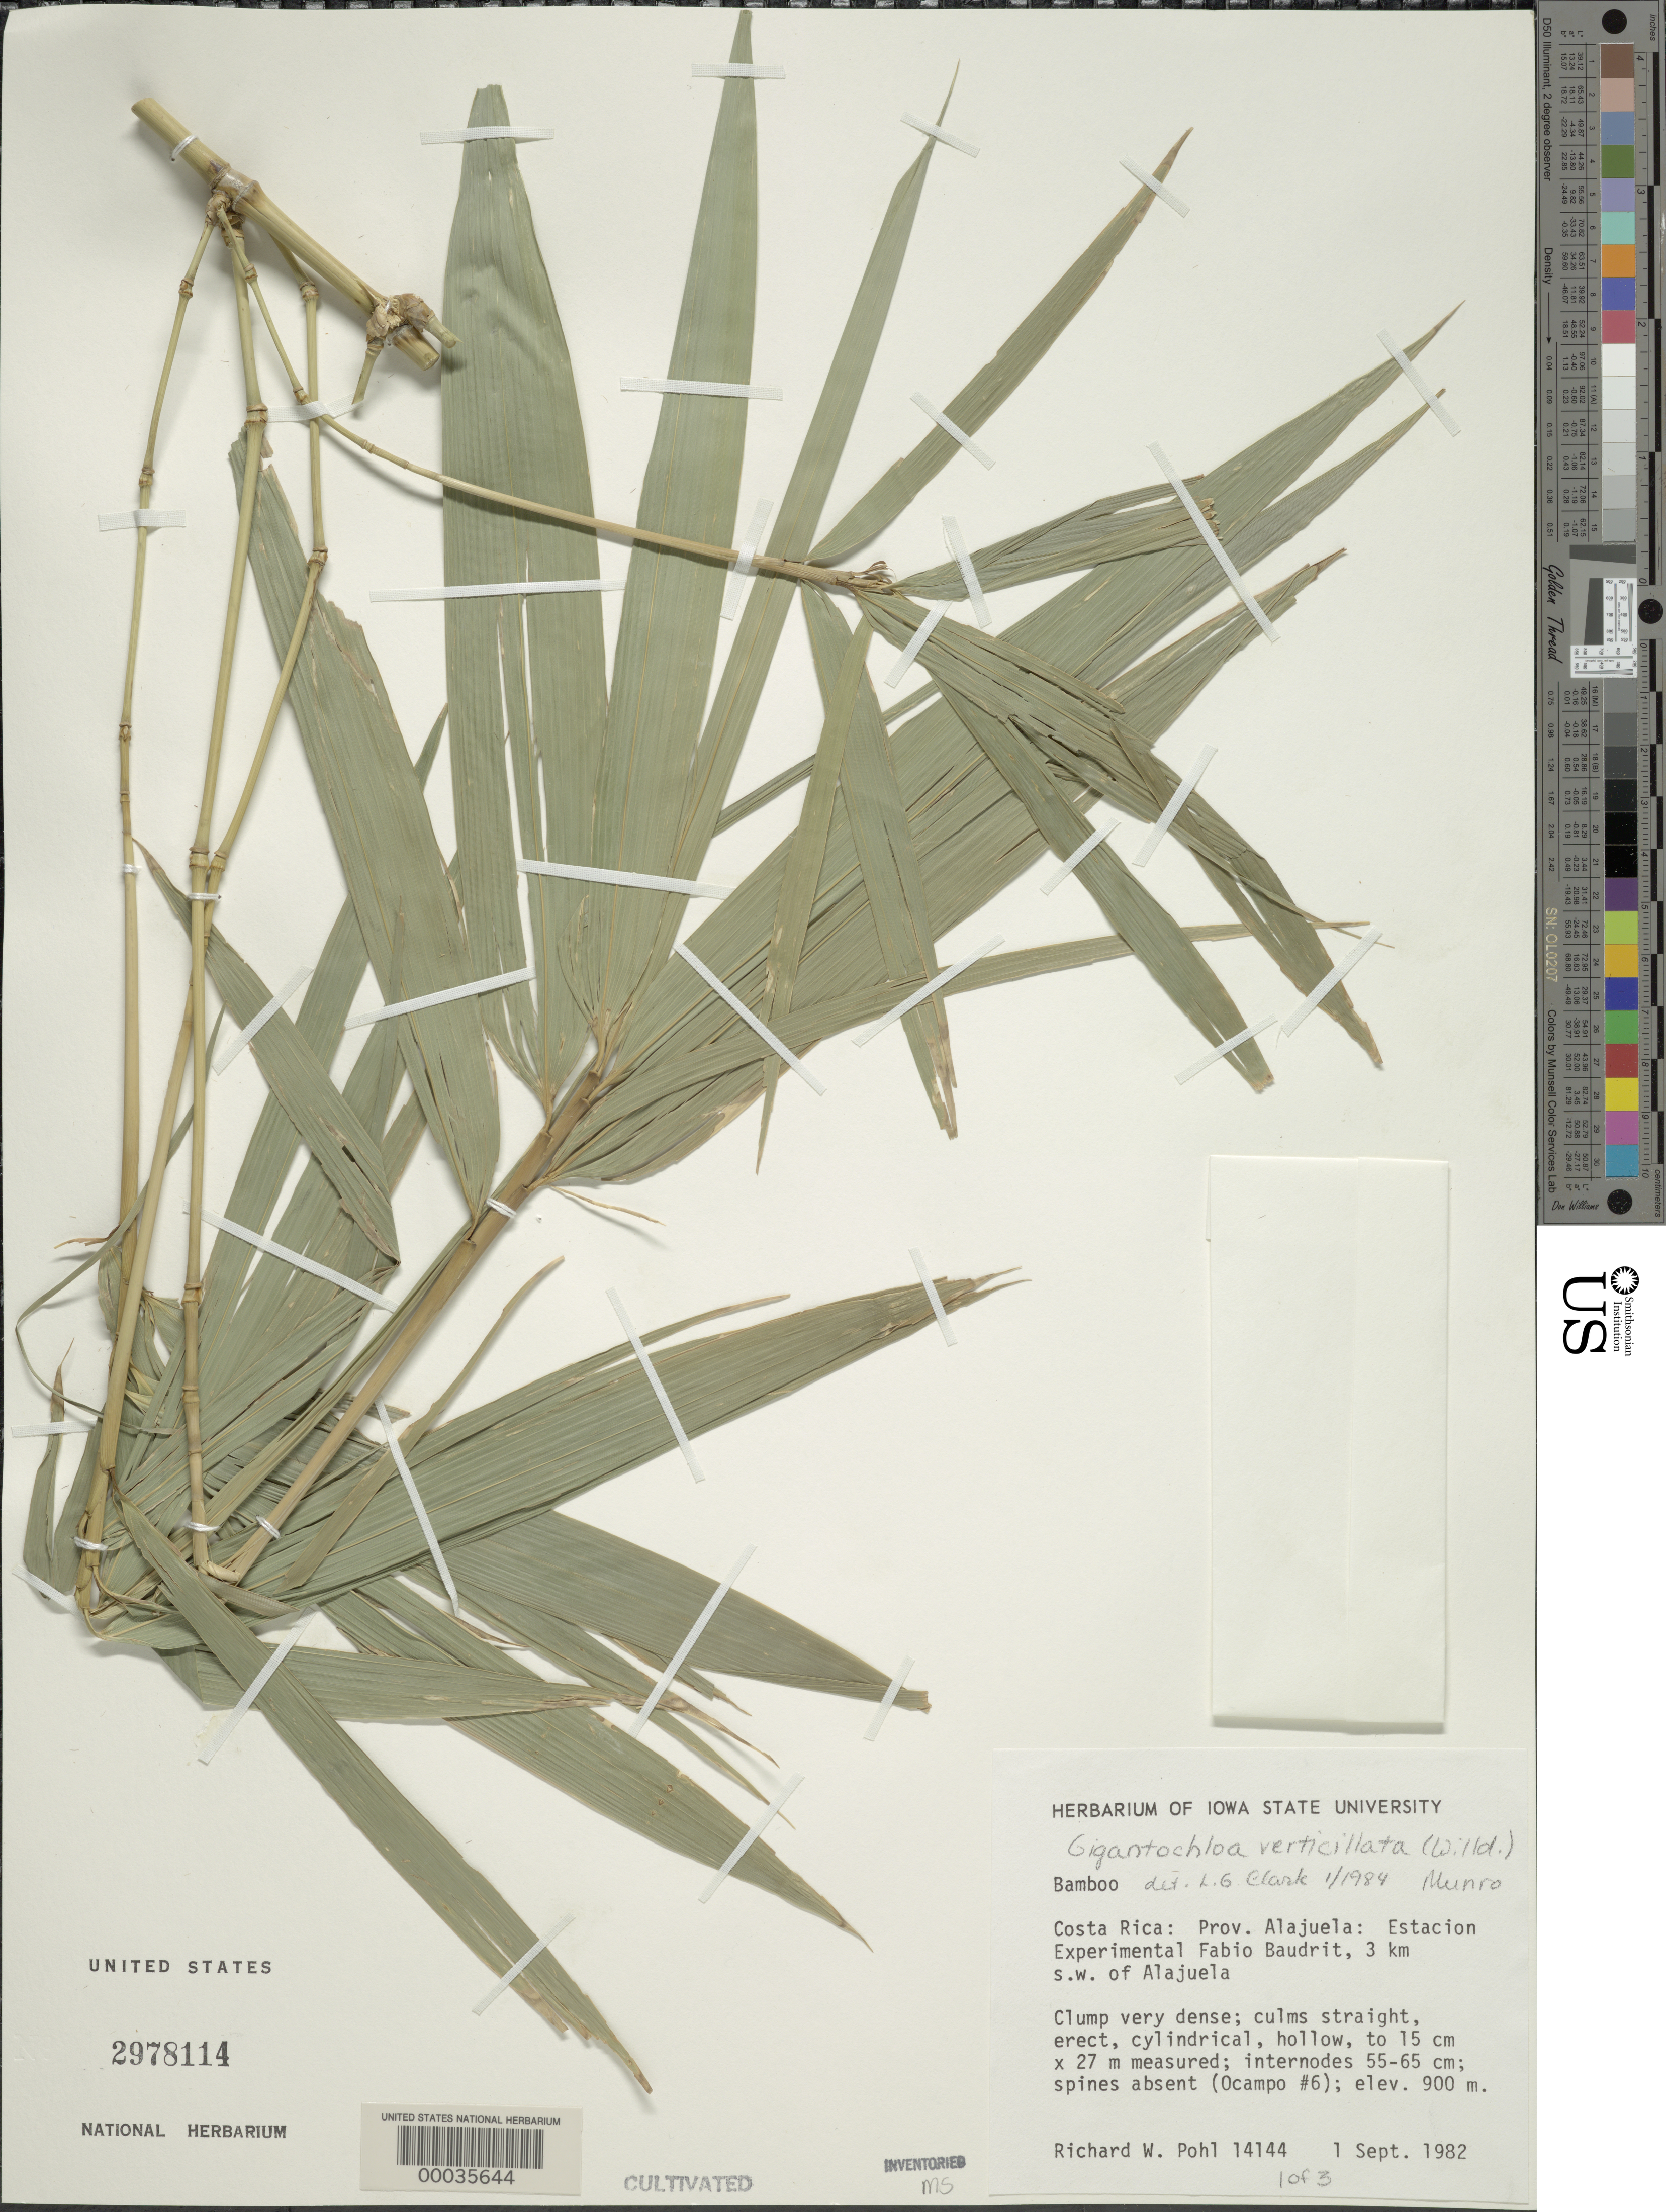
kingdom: Plantae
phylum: Tracheophyta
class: Liliopsida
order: Poales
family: Poaceae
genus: Dendrocalamus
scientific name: Dendrocalamus verticillata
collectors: R. W. Pohl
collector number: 14144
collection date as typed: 01 Sep 1982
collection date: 1982-09-01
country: Costa Rica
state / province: Alajuela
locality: Estacion Experimental Fabio Baudrit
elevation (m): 900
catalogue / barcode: US 2978114